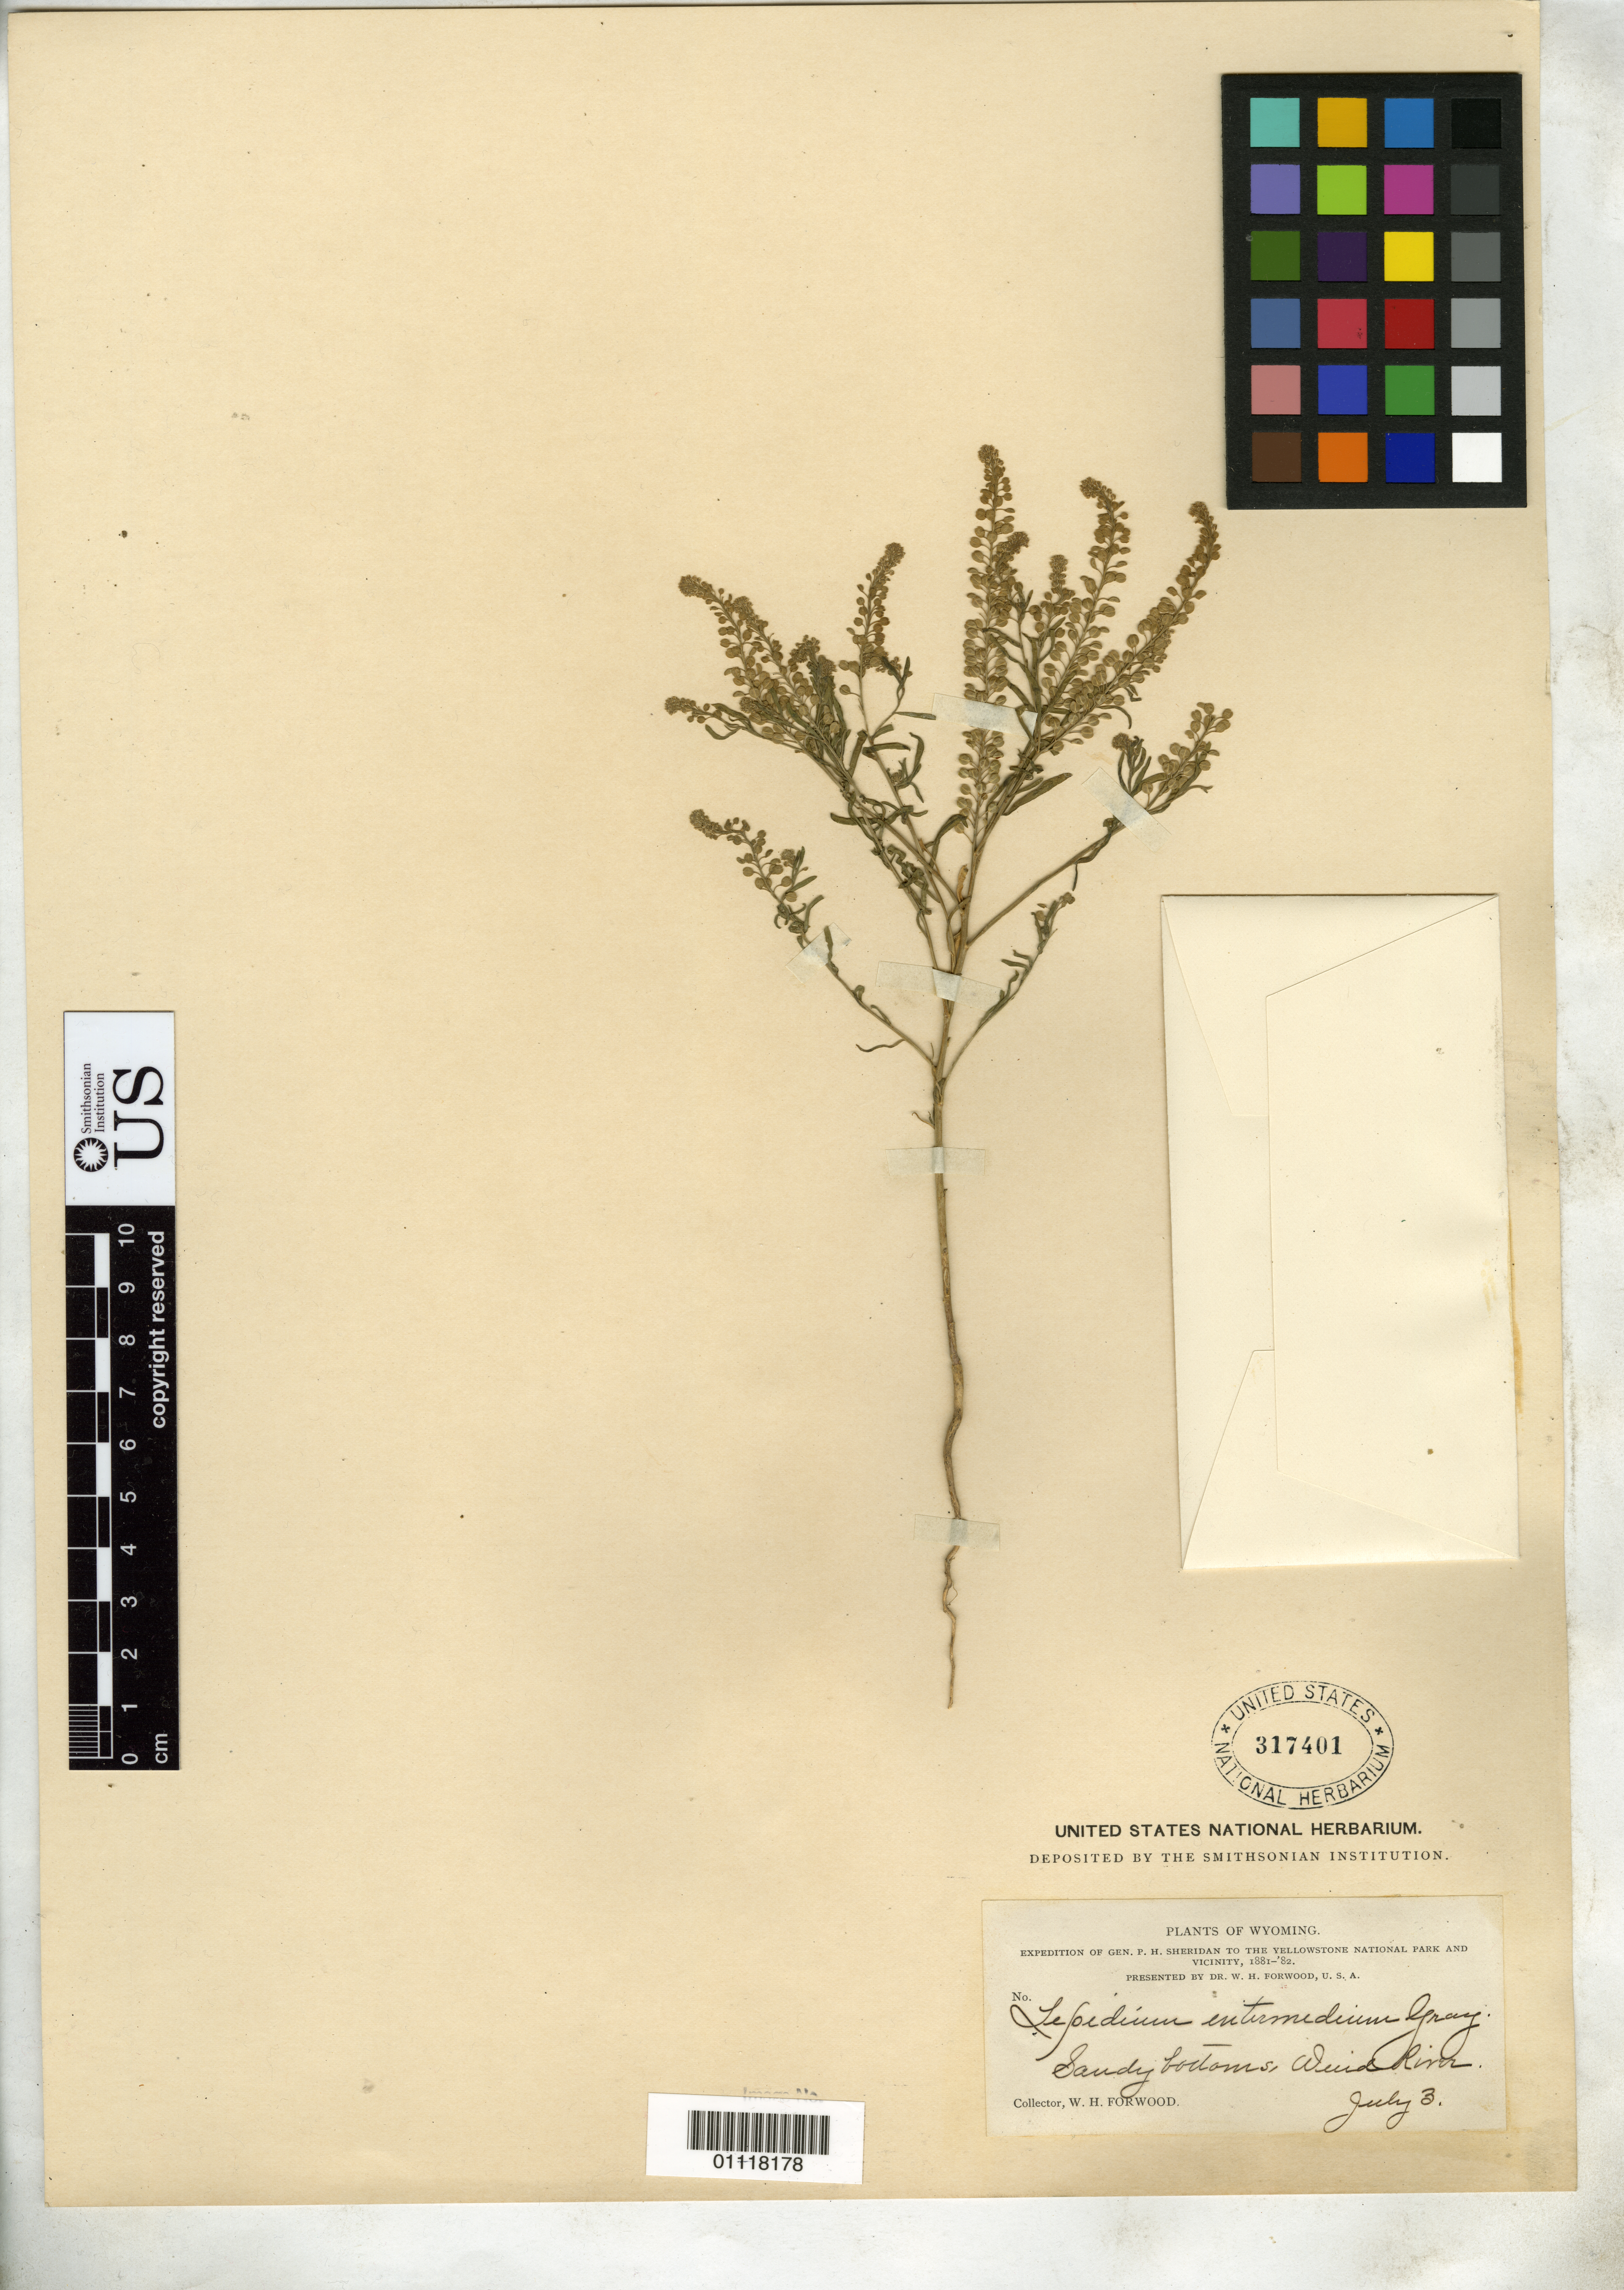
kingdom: Plantae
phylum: Tracheophyta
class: Magnoliopsida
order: Brassicales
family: Brassicaceae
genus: Lepidium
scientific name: Lepidium intermedium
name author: A. Gray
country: United States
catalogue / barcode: US 317401